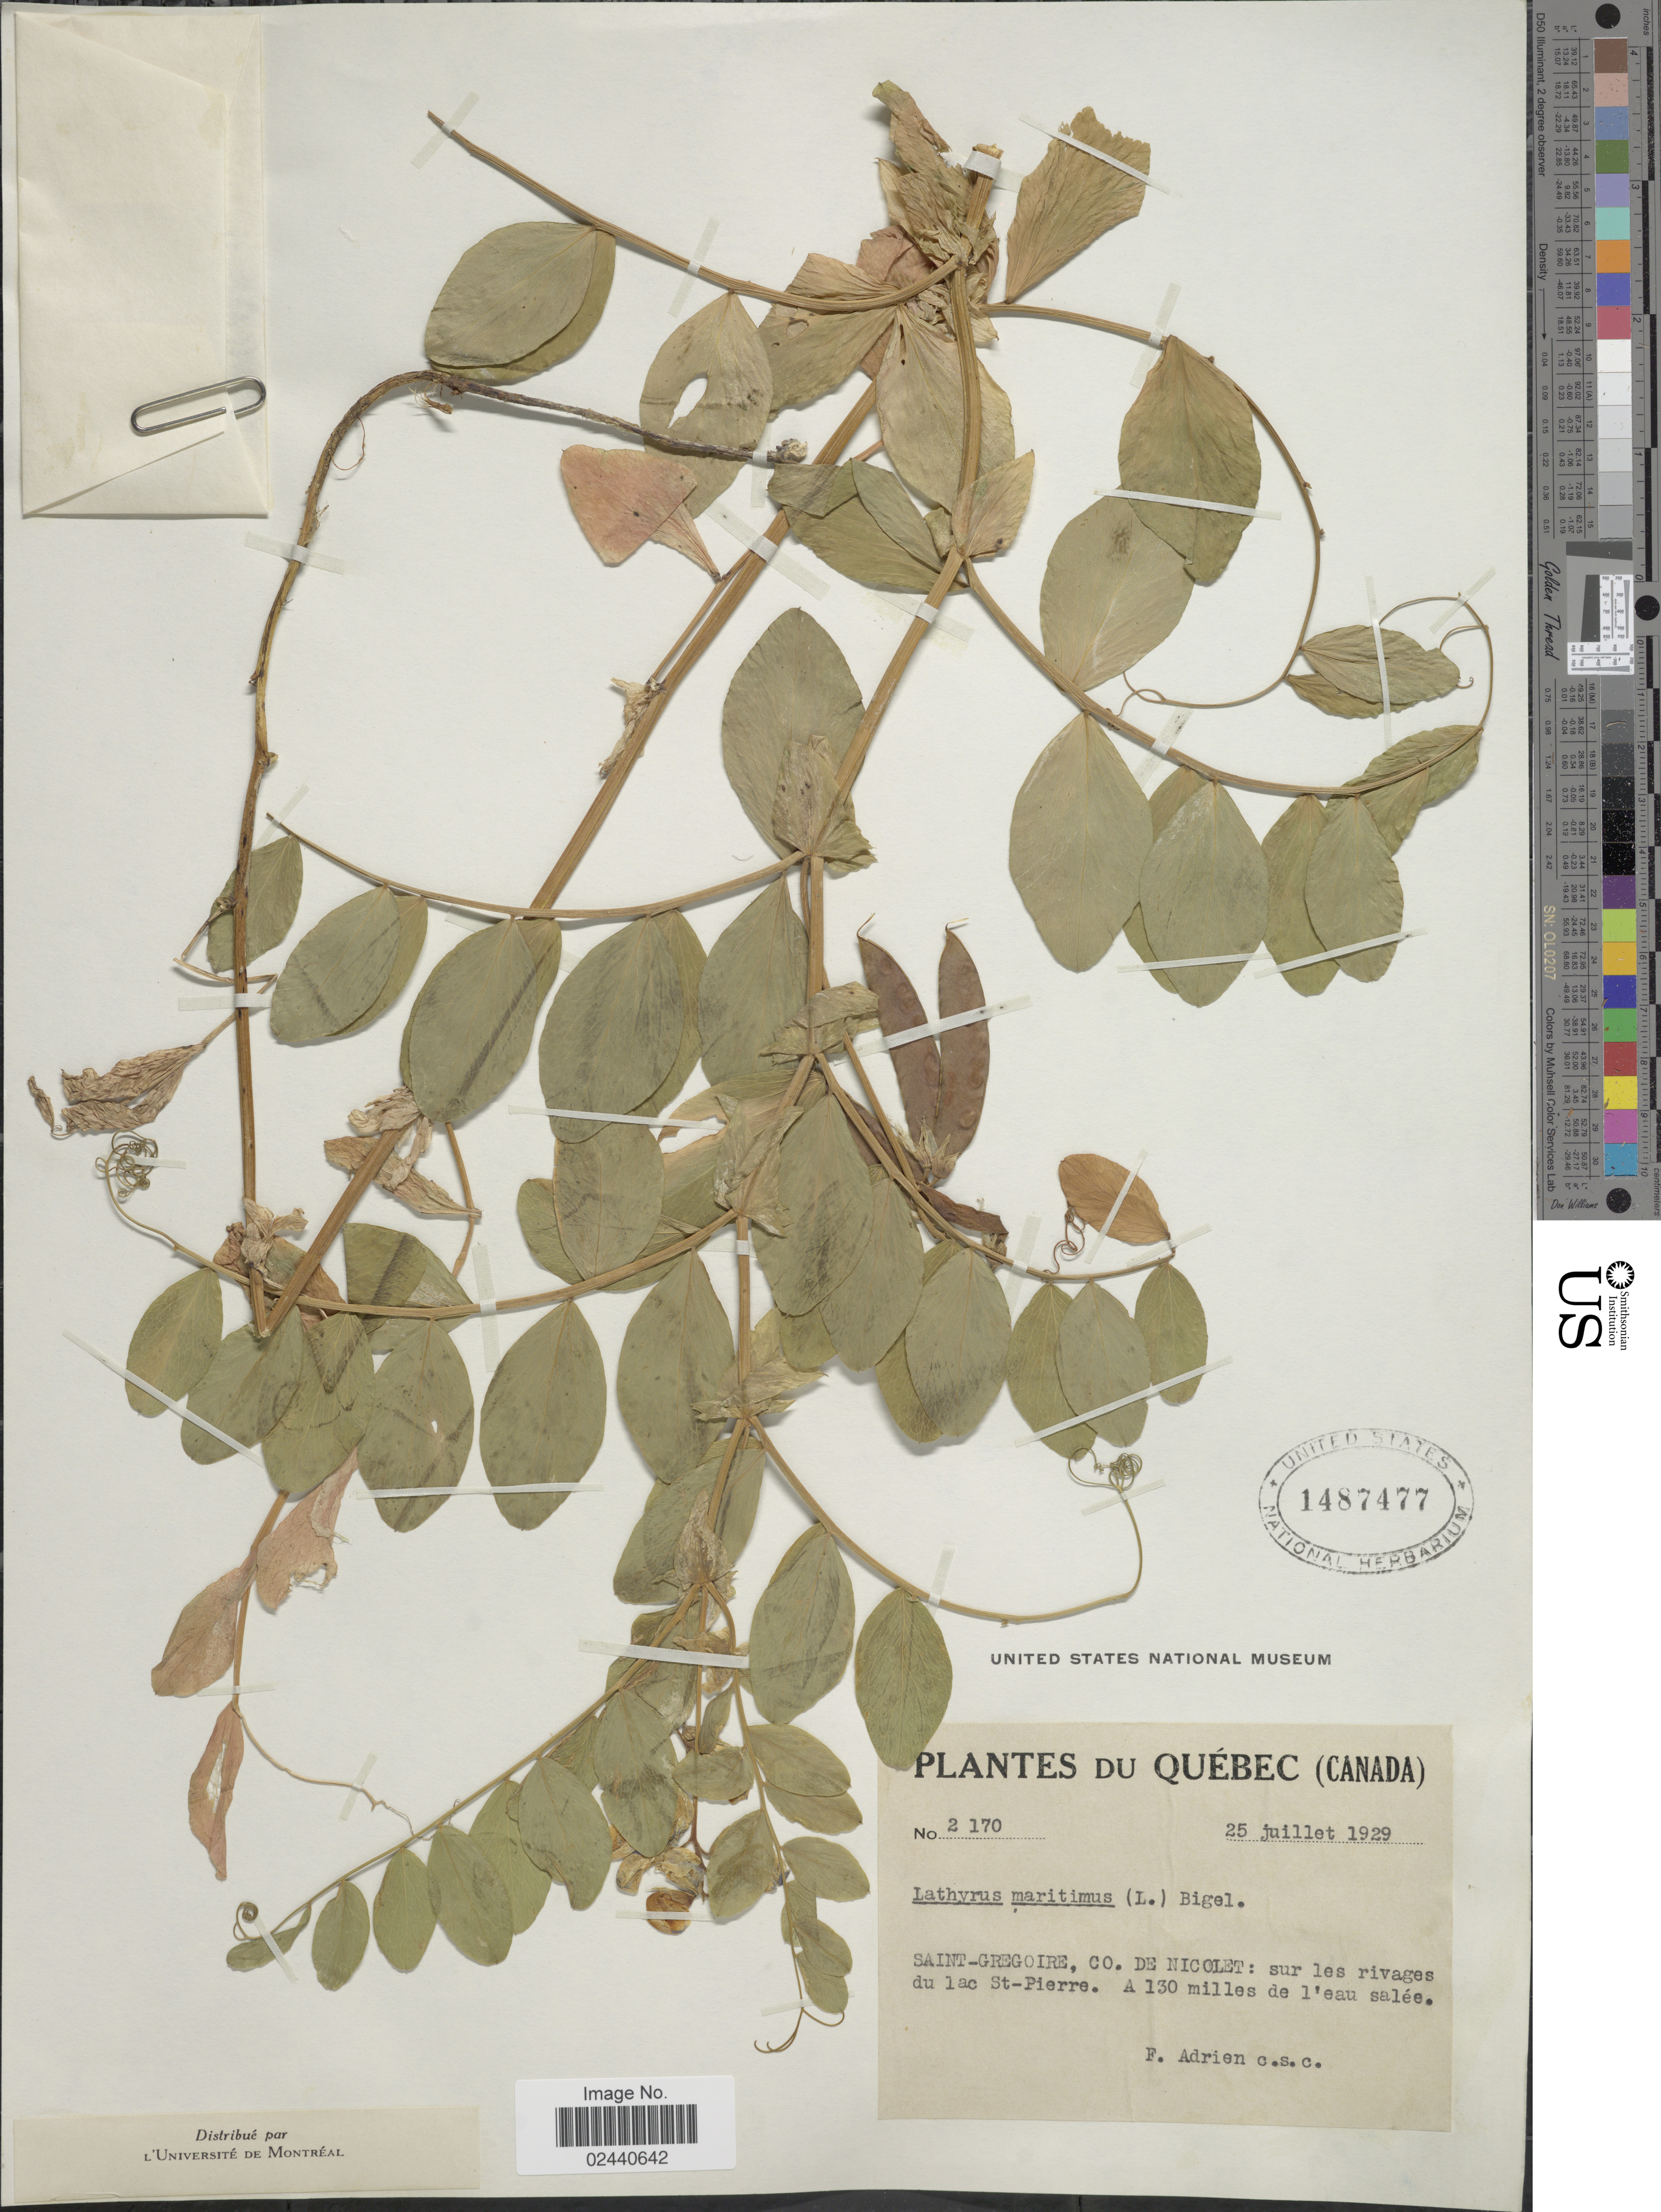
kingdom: Plantae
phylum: Tracheophyta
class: Magnoliopsida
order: Fabales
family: Fabaceae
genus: Lathyrus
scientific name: Lathyrus japonicus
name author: Willd.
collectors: F. Adrien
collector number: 2170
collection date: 1929-07-25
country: Canada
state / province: Quebec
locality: Saint-Gregoire, Co. de Nicolet, sur les rivages du lac St-Pierre a 130 milles de l'eau salee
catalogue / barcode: US 1487477